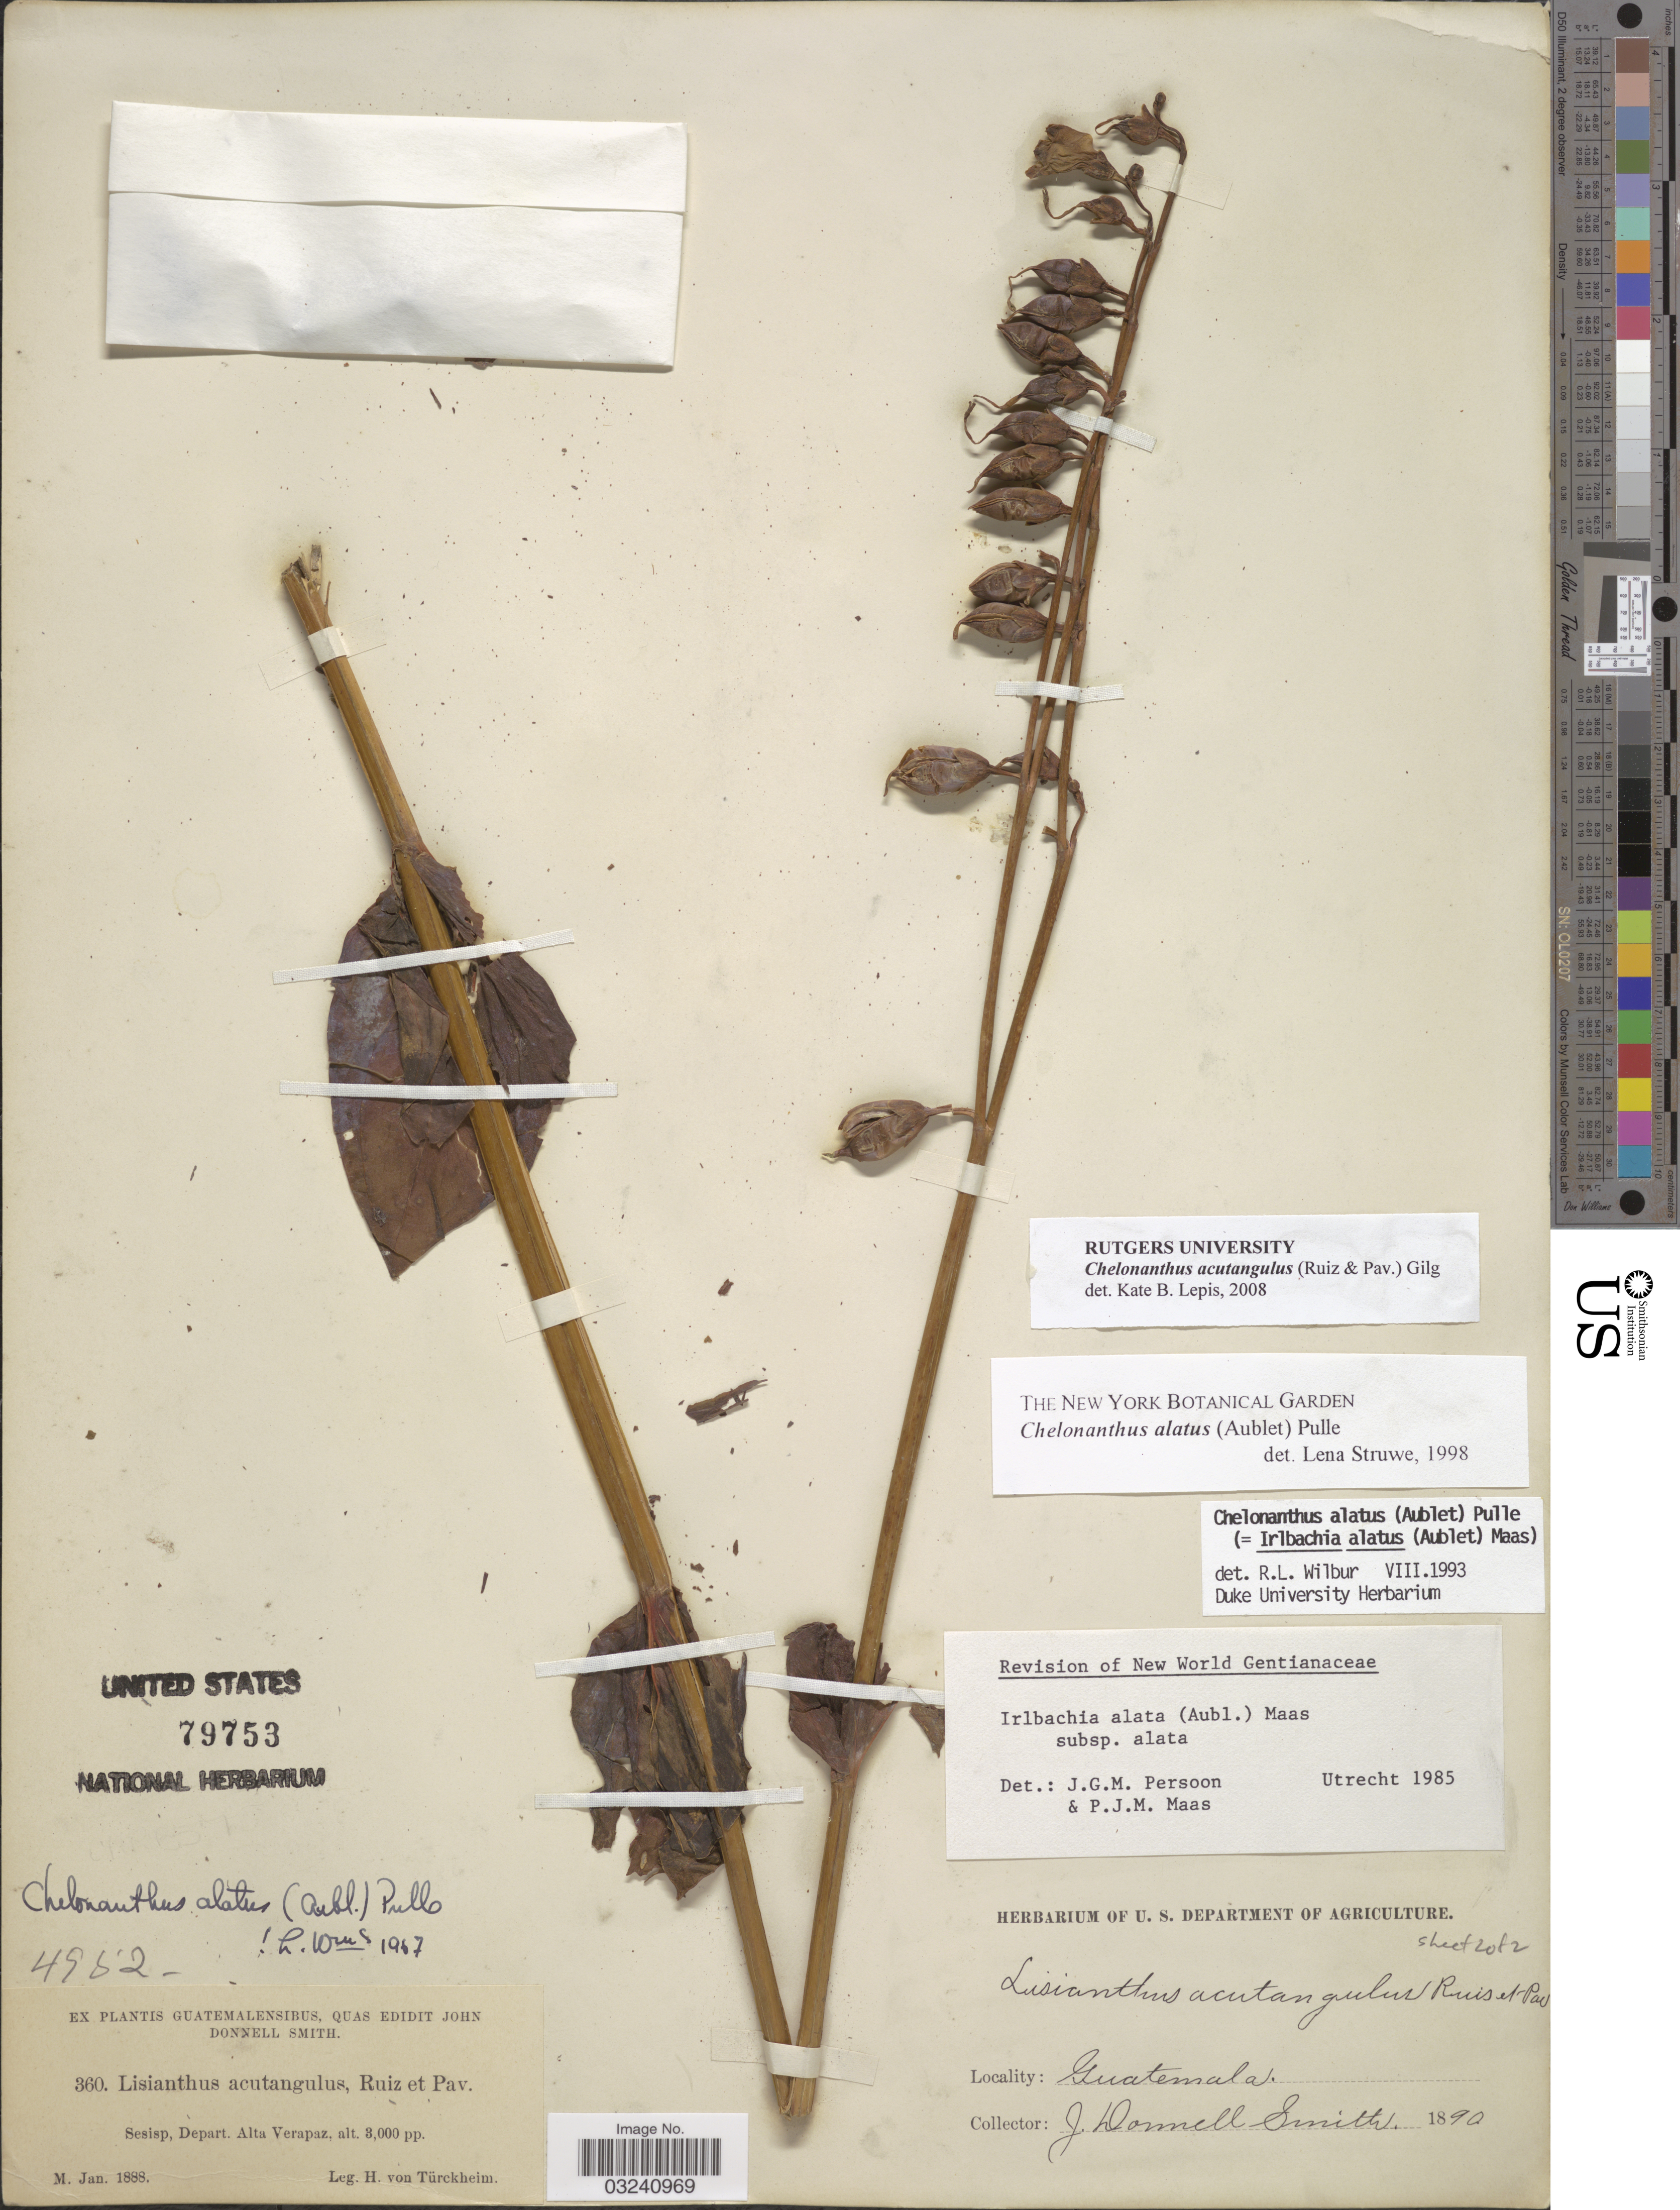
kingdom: Plantae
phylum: Tracheophyta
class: Magnoliopsida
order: Gentianales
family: Gentianaceae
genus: Chelonanthus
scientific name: Chelonanthus acutangulus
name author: (Ruiz & Pav.) Gilg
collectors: H. von Türckheim & J. Donnell Smith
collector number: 360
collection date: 1888-01/1890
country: Guatemala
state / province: Alta Verapaz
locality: Sesisp, Depart. Alta Verapaz.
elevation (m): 914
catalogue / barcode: US 79753